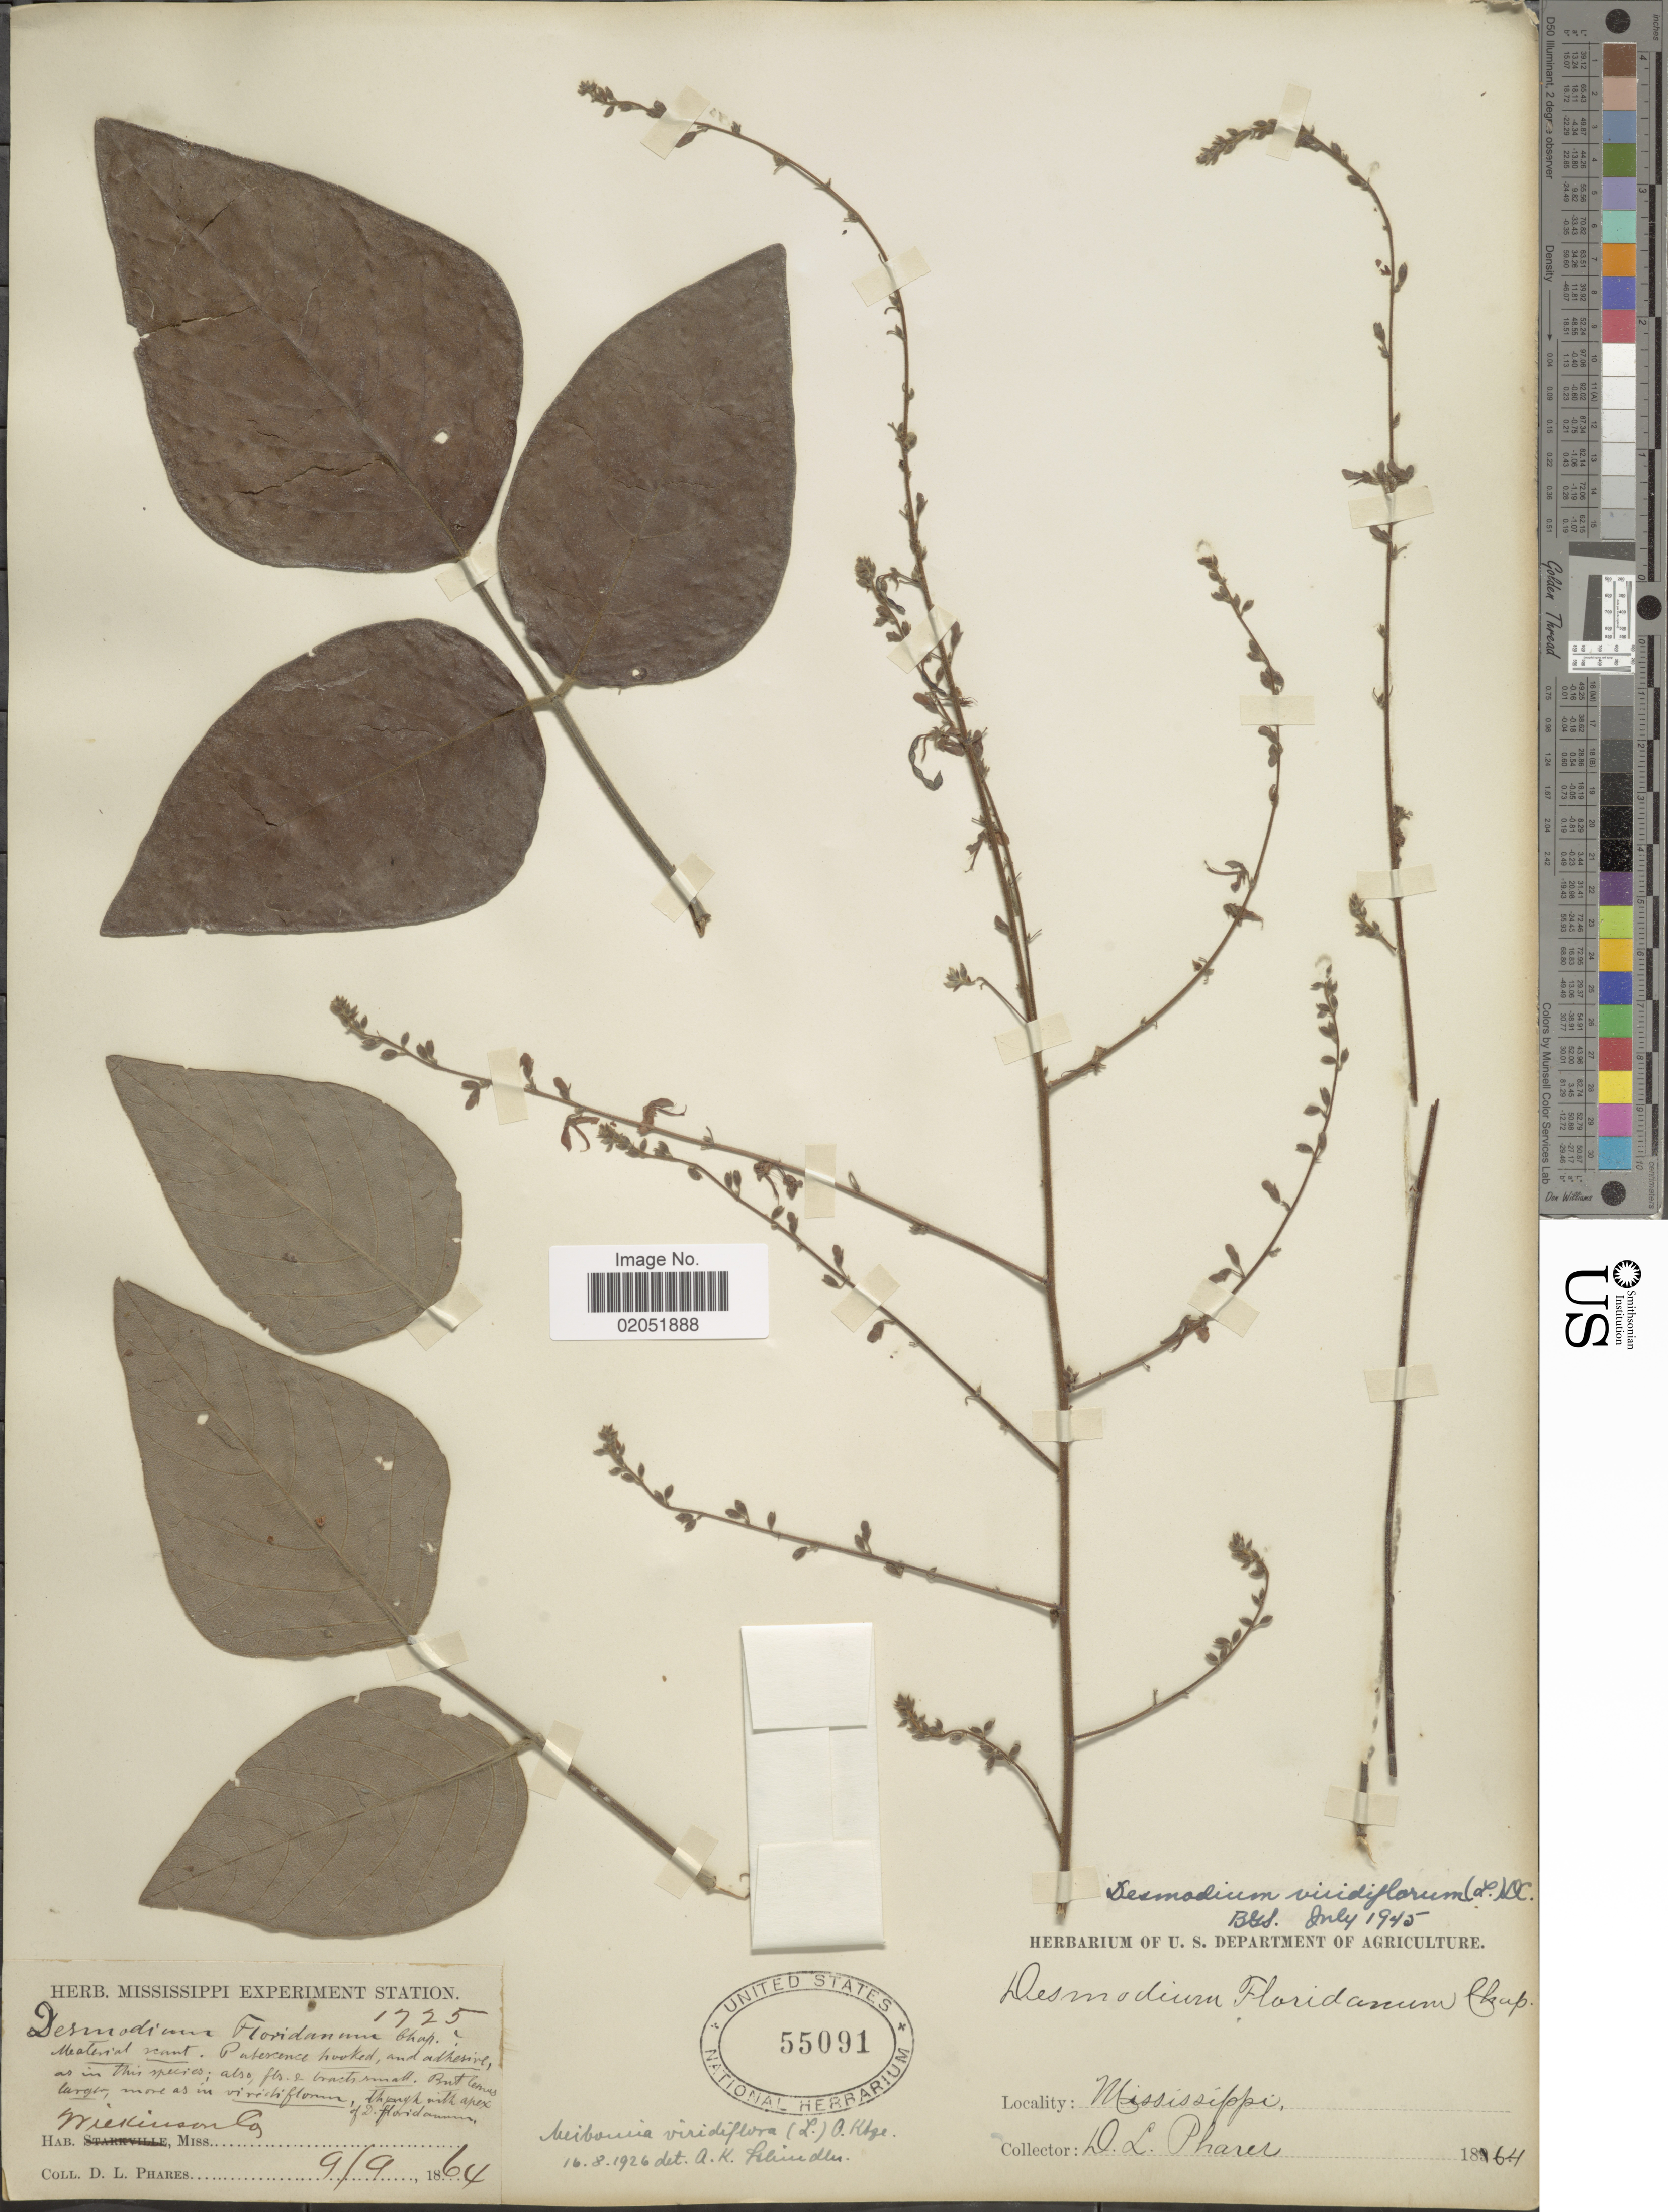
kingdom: Plantae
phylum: Tracheophyta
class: Magnoliopsida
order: Fabales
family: Fabaceae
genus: Desmodium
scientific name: Desmodium viridiflorum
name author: (L.) DC.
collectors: D. Phares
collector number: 1725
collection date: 1864-09-09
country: United States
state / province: Missouri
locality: Banks of Mississippi, grassy declivities, below Jefferson Barracks, Missouri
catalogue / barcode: US 55091